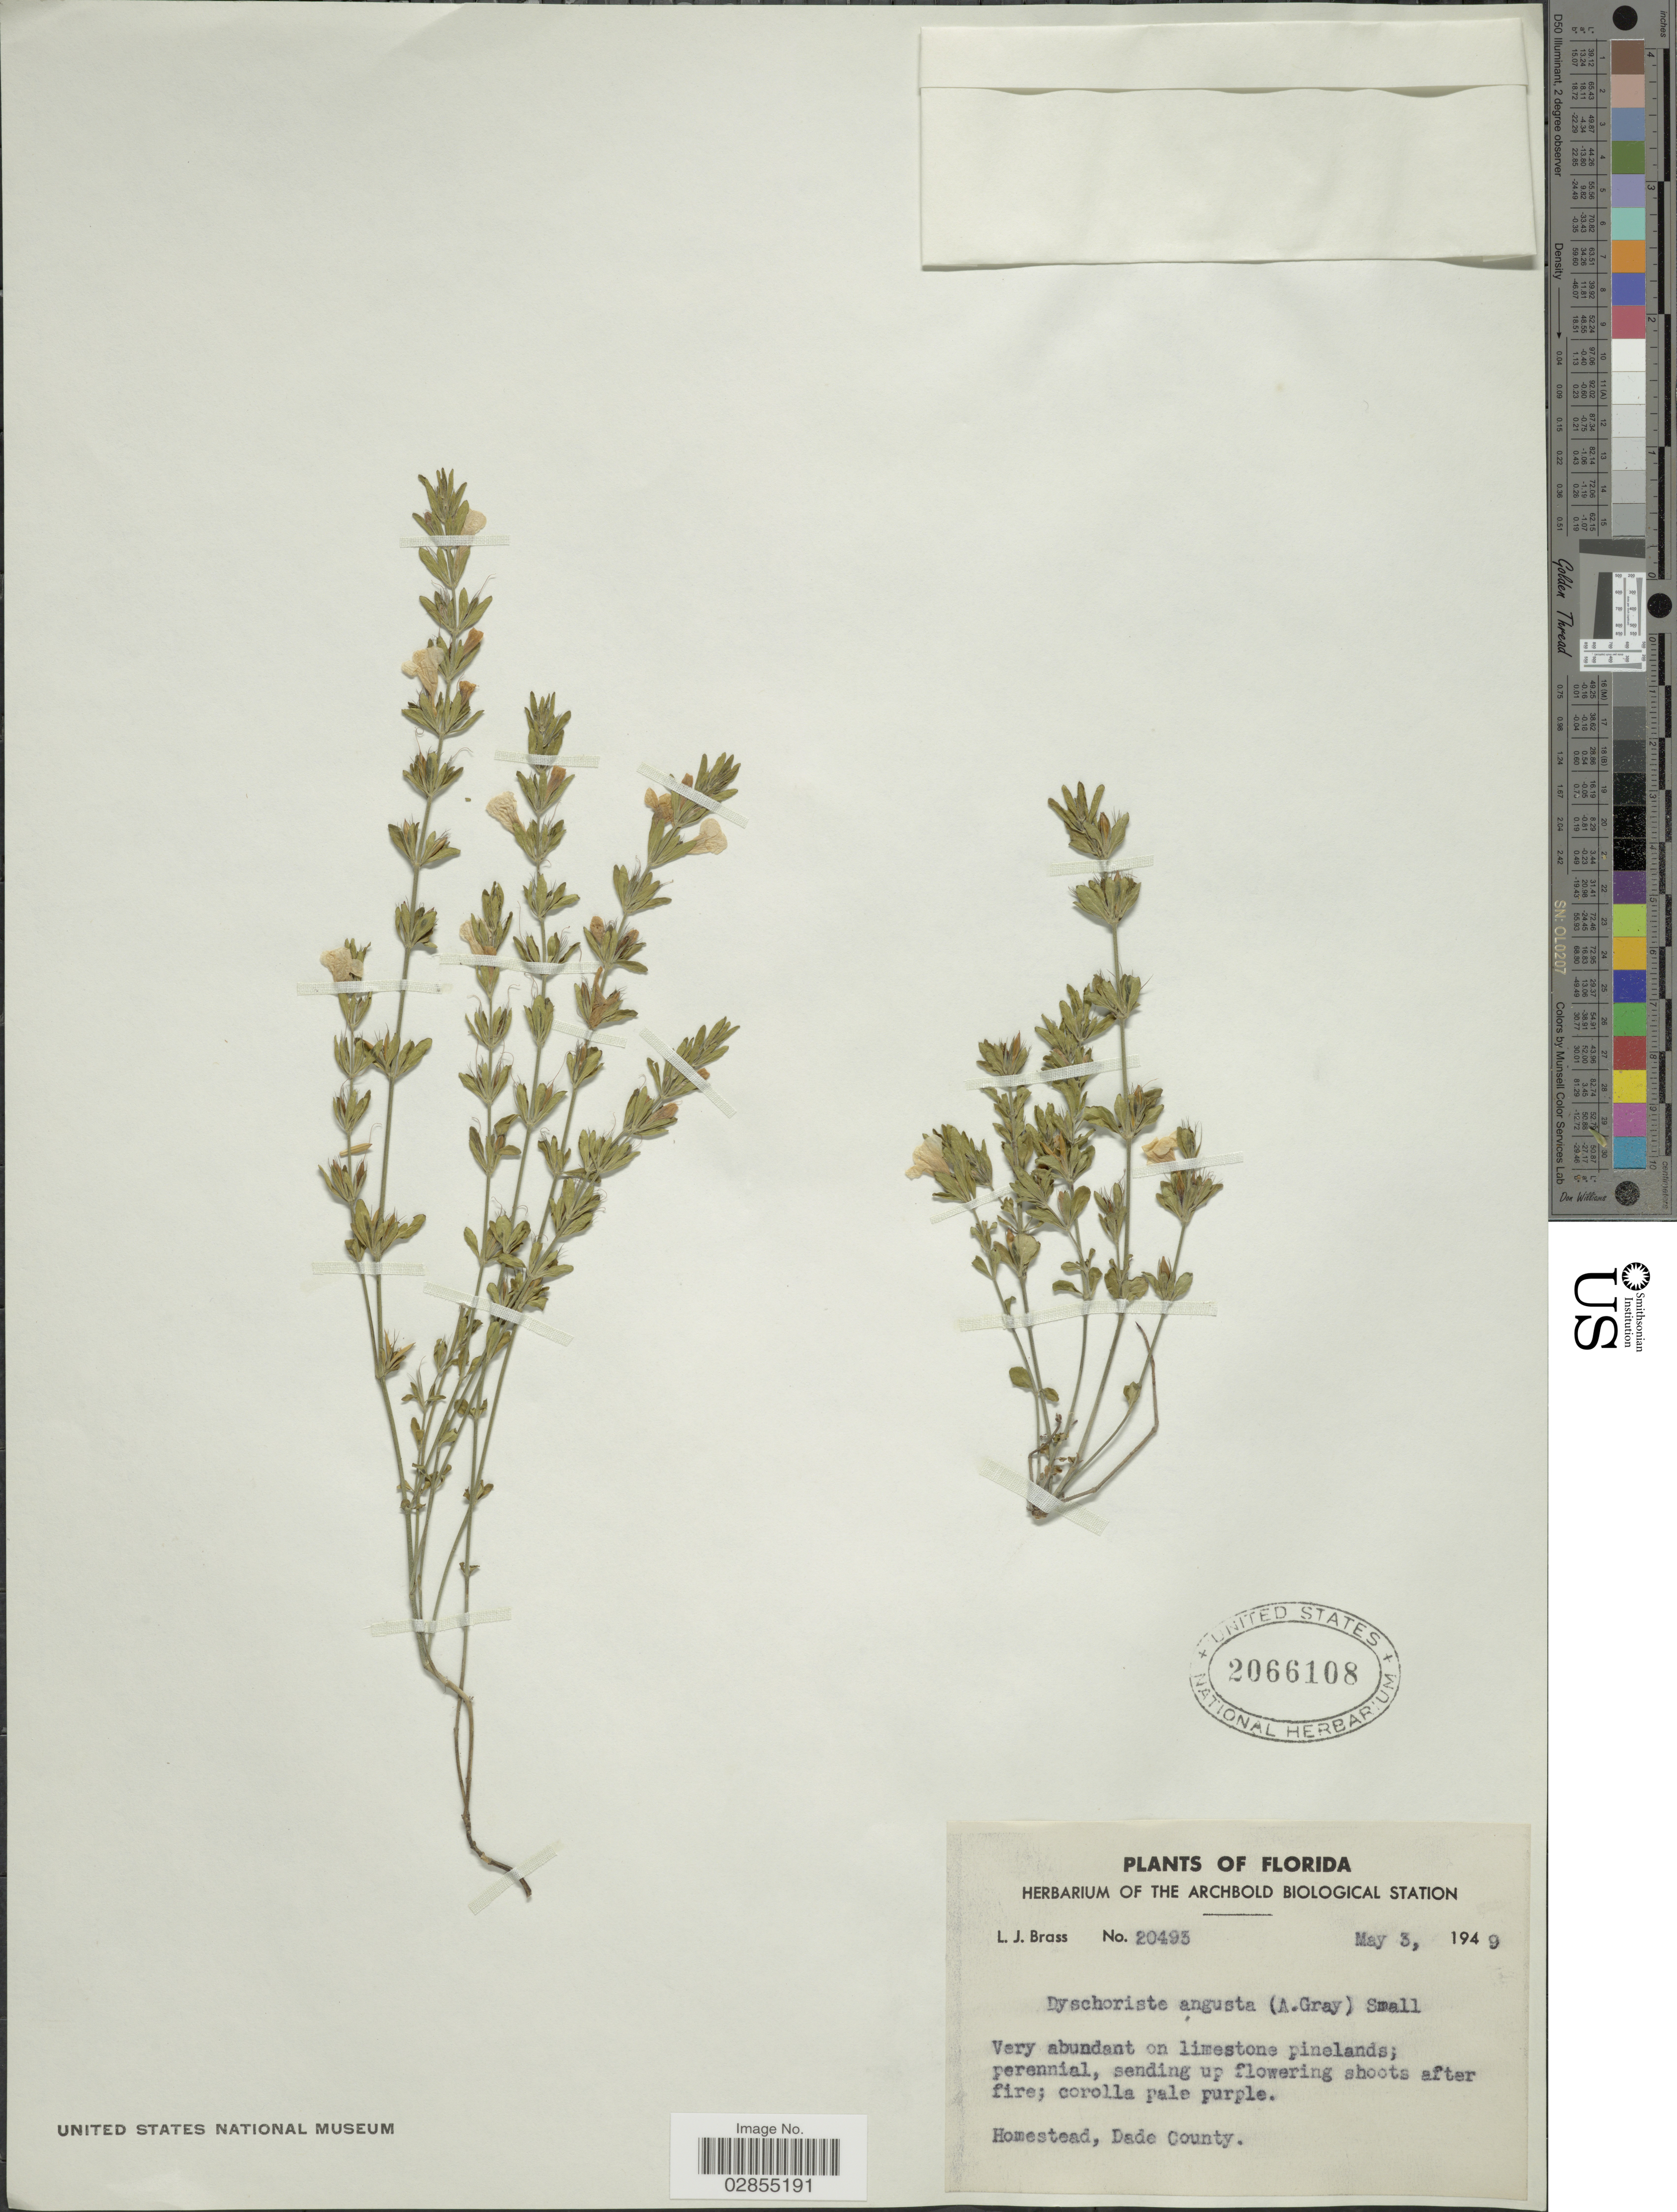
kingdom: Plantae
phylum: Tracheophyta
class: Magnoliopsida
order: Lamiales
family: Acanthaceae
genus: Dyschoriste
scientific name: Dyschoriste angusta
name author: (A. Gray) Small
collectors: L. J. Brass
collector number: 20493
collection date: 1949-05-03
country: United States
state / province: Florida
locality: Homestead, Dade County.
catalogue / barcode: US 2066108